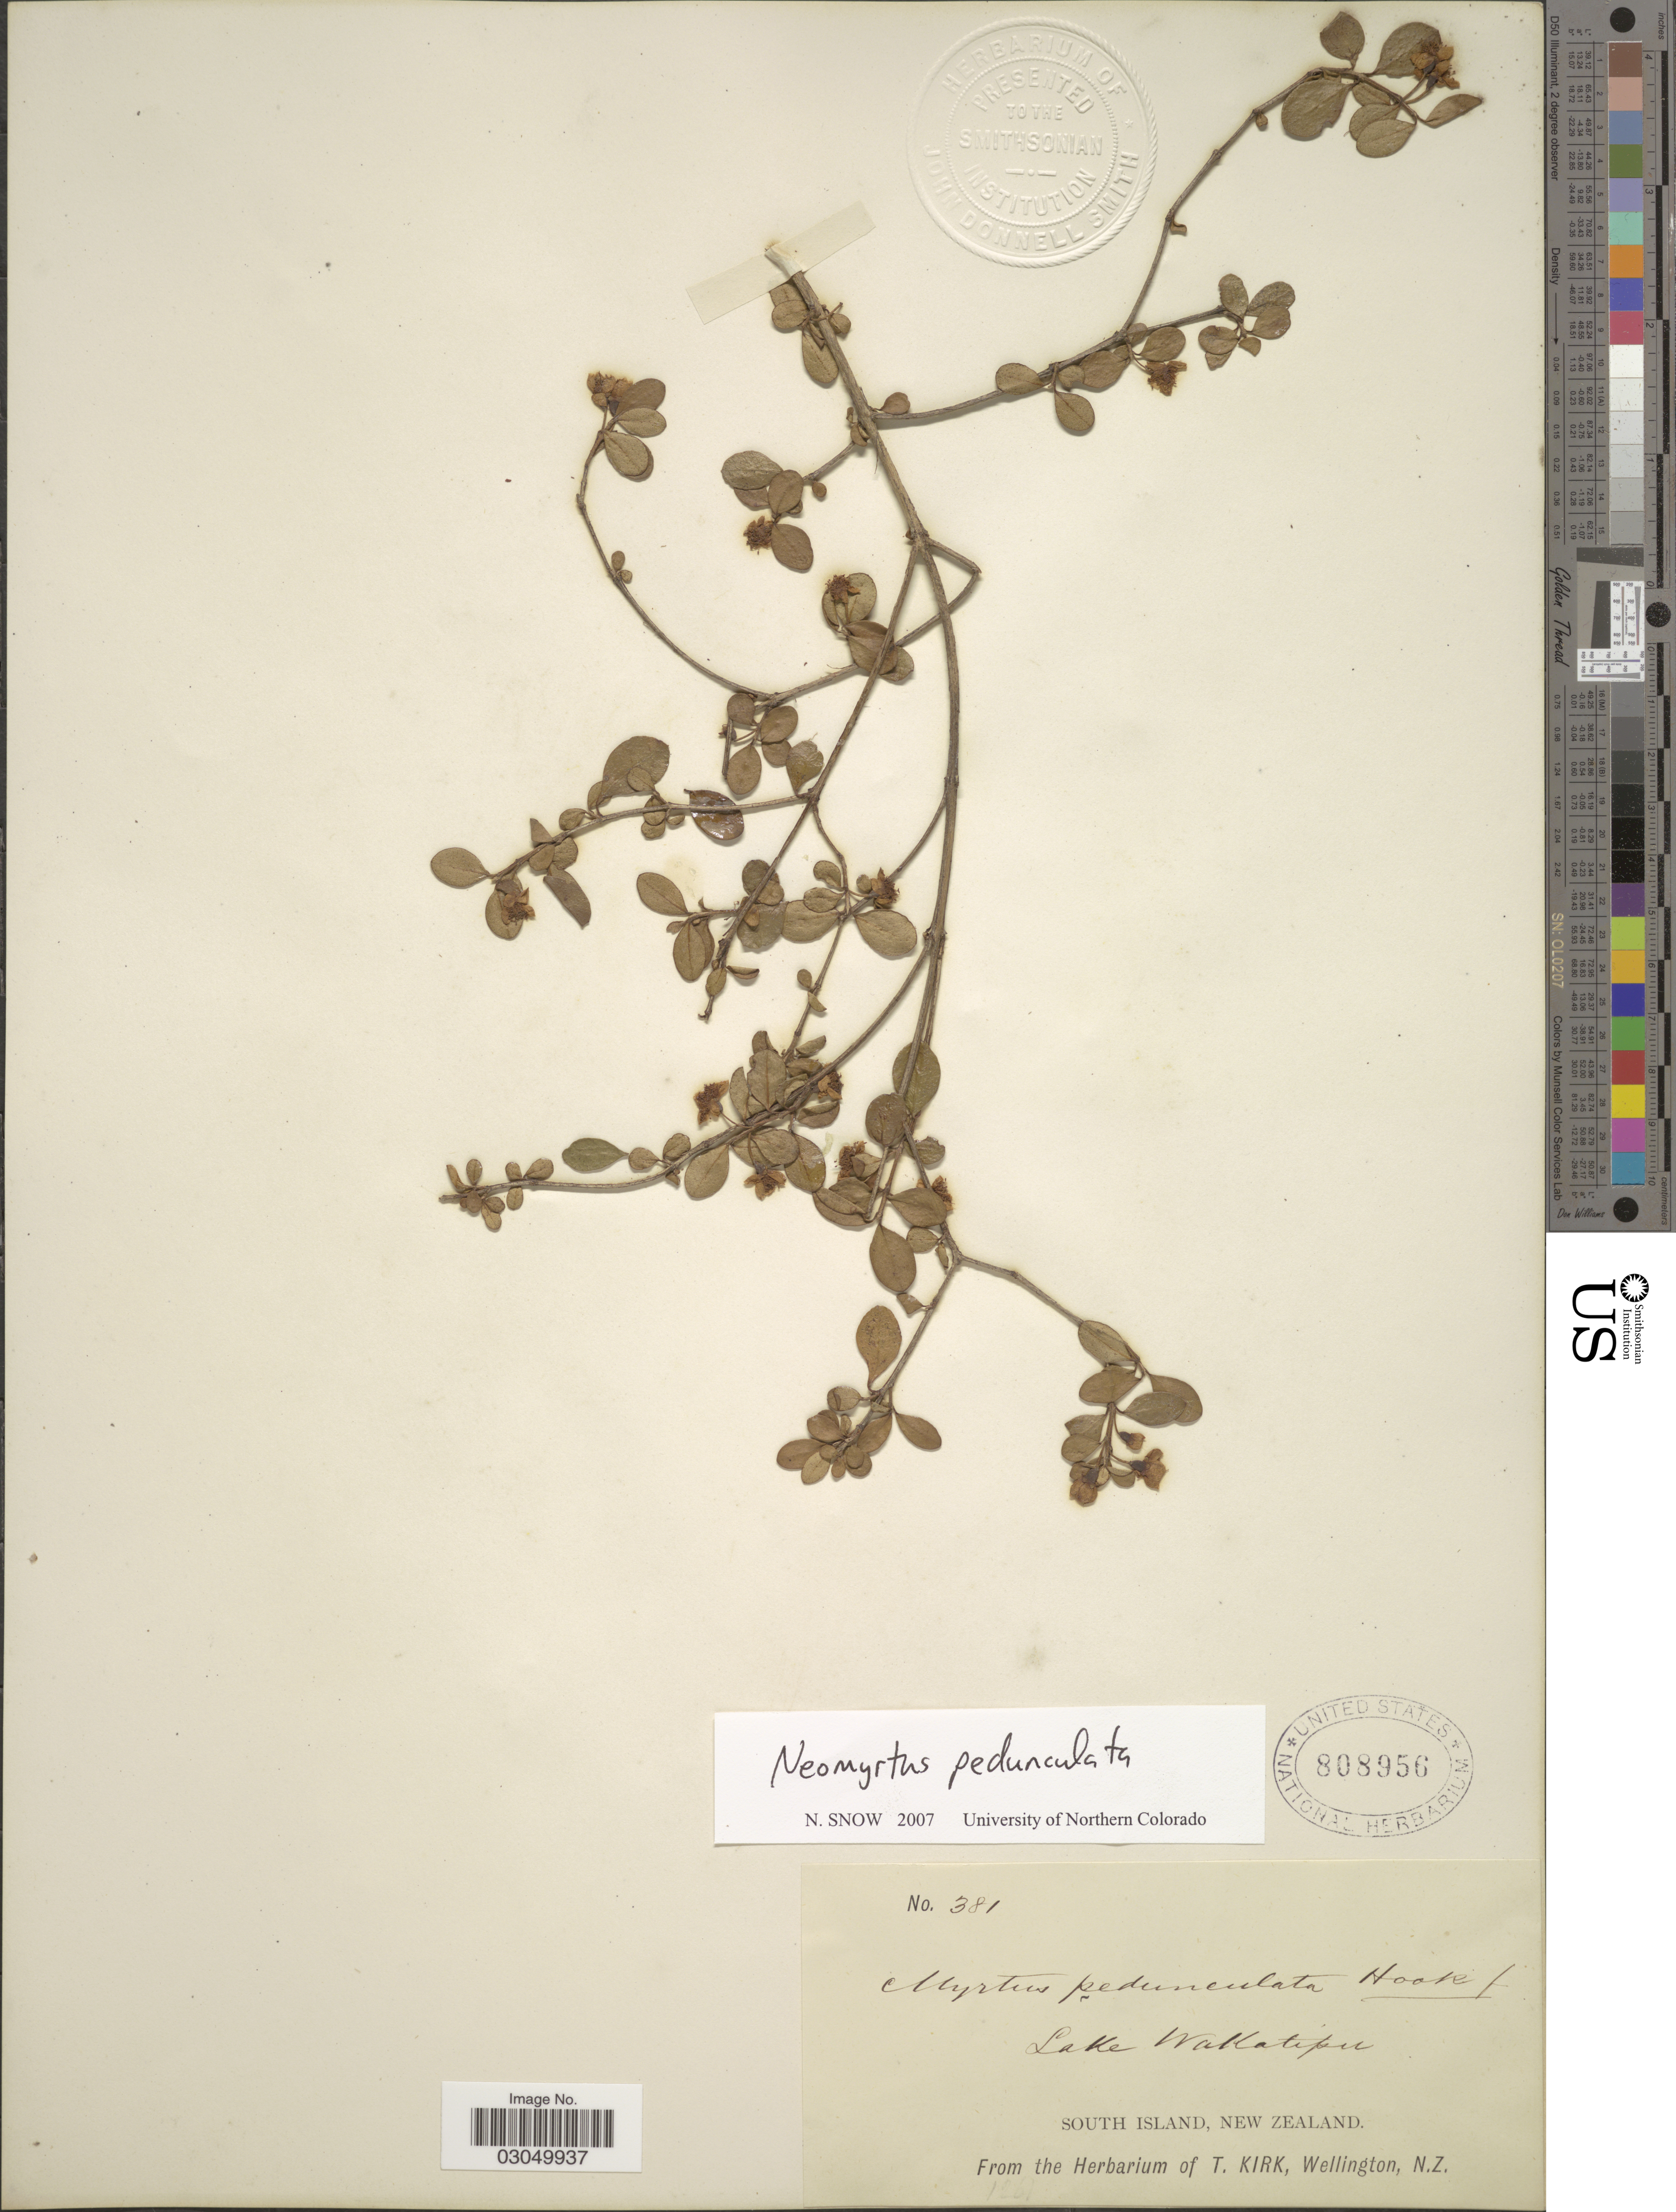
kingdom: Plantae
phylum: Tracheophyta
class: Magnoliopsida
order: Myrtales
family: Myrtaceae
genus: Neomyrtus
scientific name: Neomyrtus pedunculata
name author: Allan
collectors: ex herb. T. Kirk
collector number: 381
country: New Zealand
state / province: Wellington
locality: Lake Wakatipu. South Island.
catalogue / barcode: US 808956